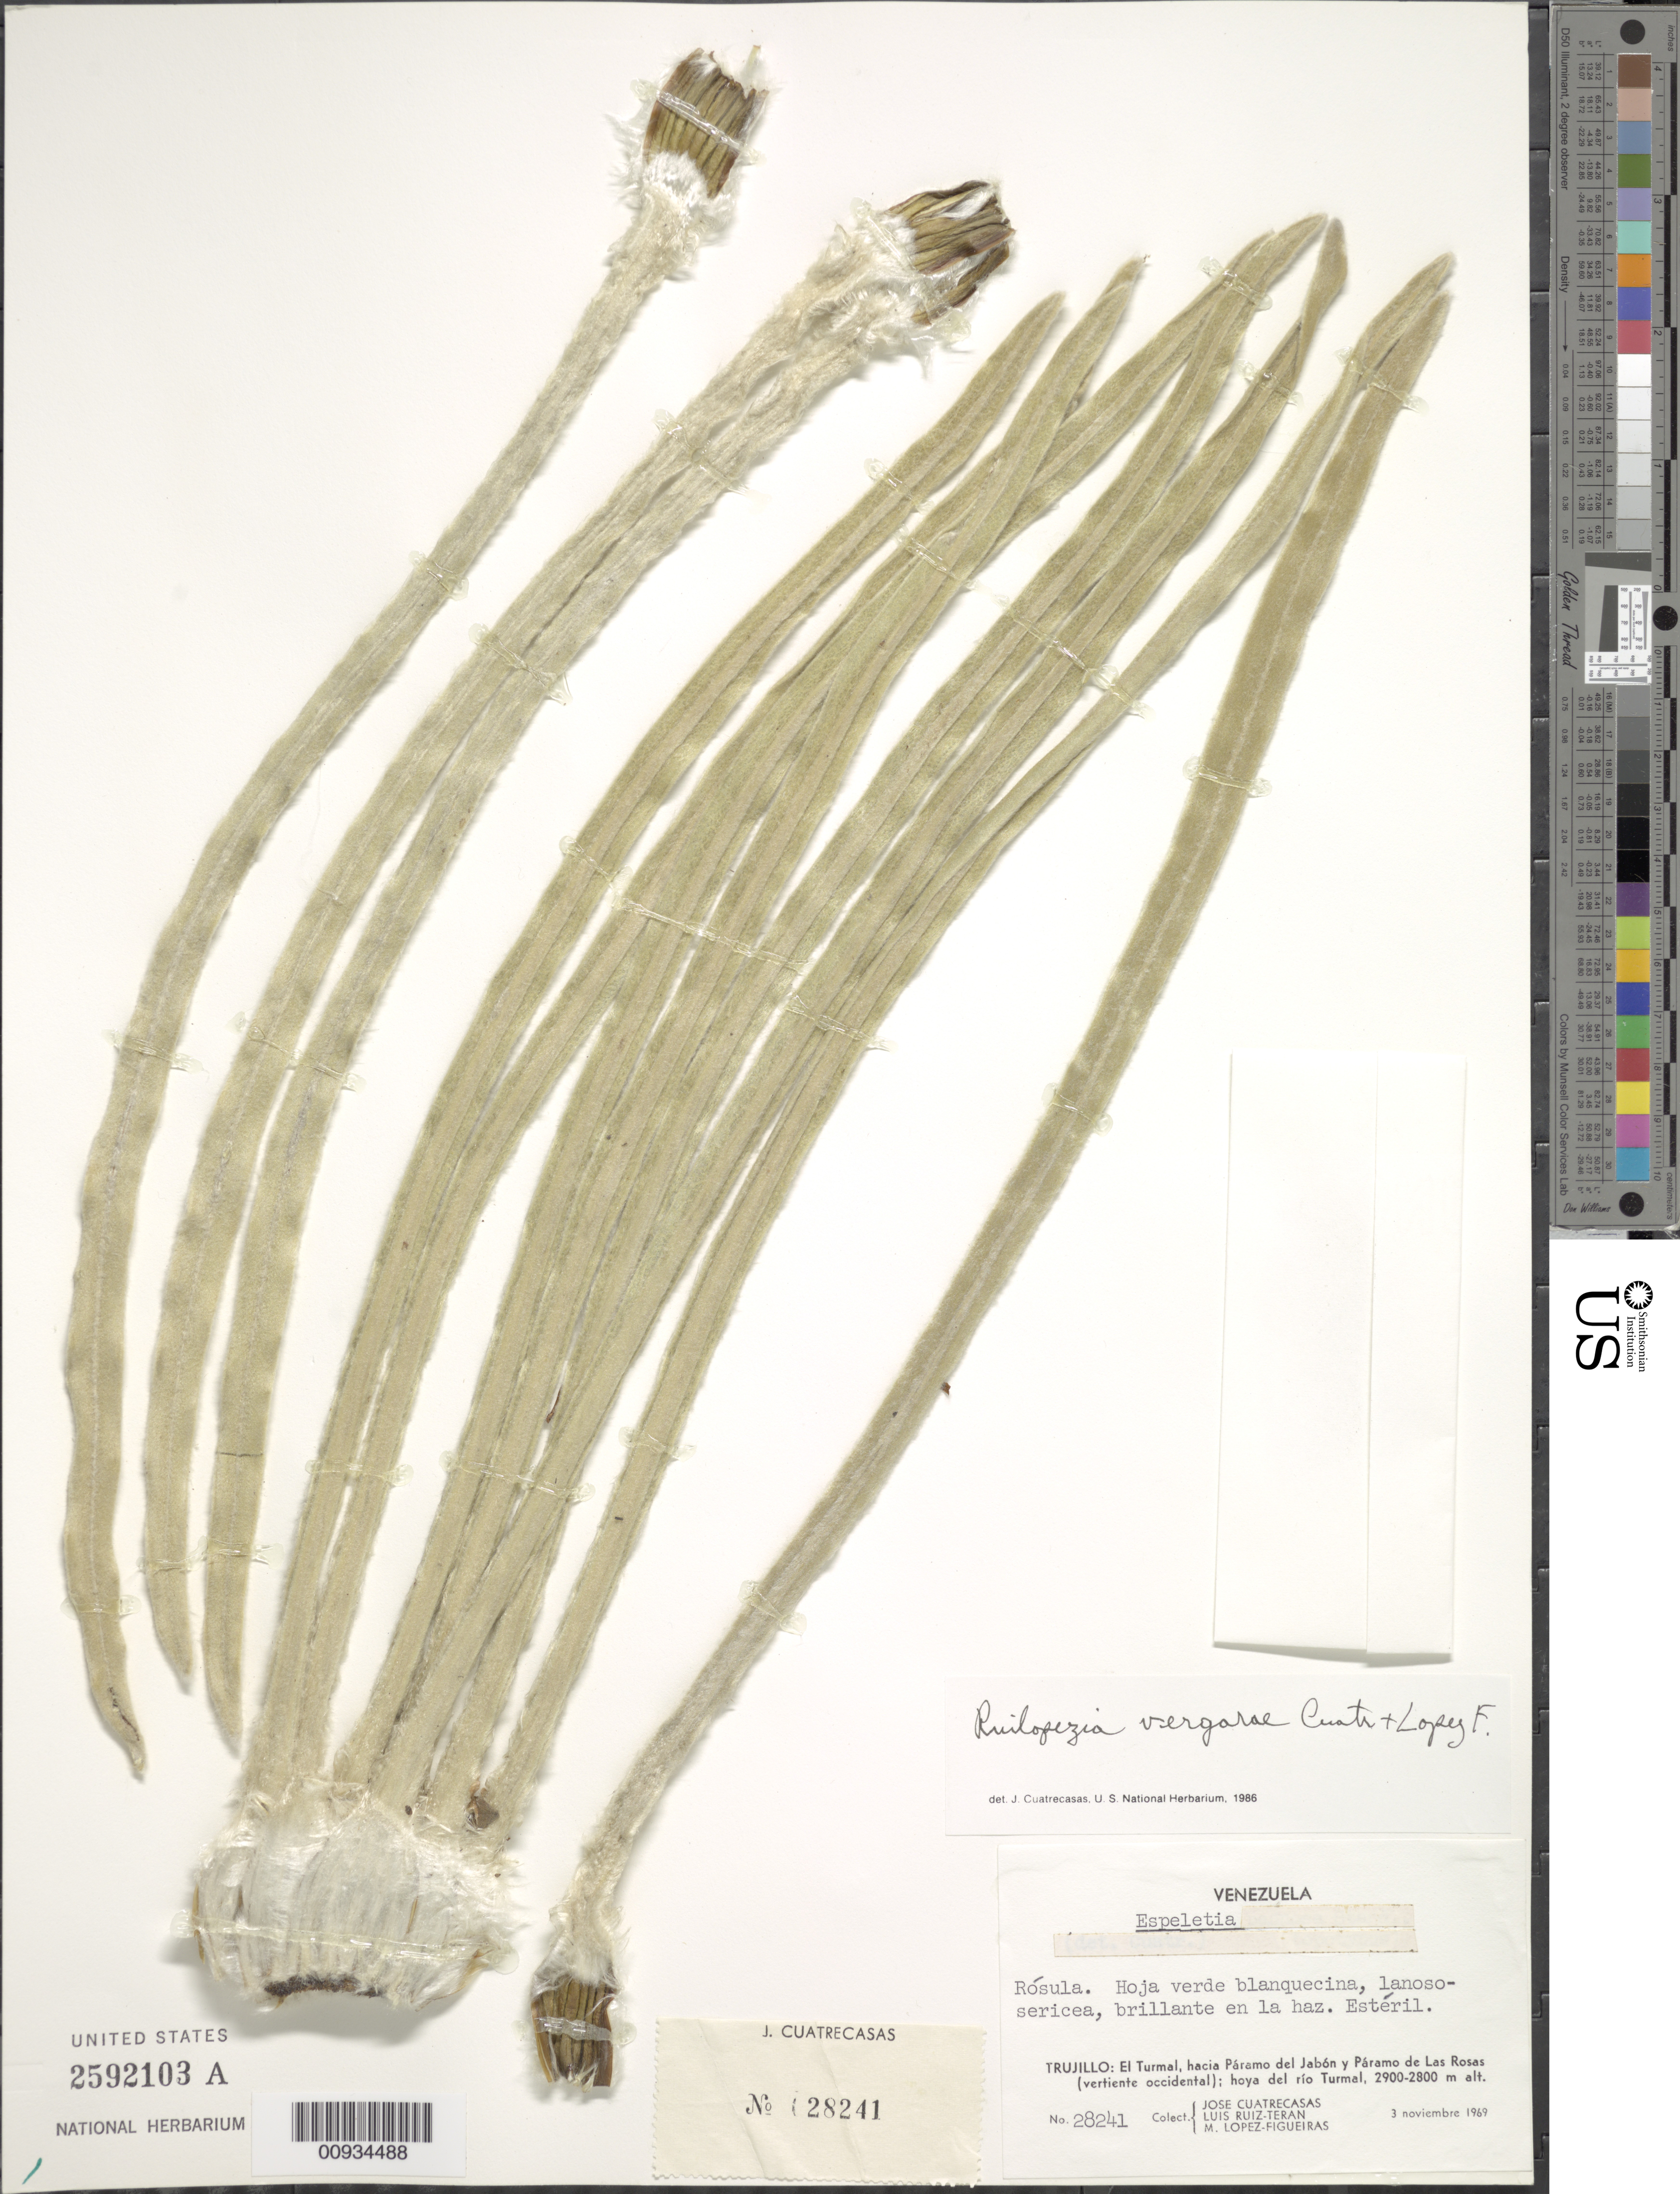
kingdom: Plantae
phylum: Tracheophyta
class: Magnoliopsida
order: Asterales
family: Asteraceae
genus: Ruilopezia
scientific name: Ruilopezia vergarae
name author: Cuatrec. & López Fig.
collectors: J. Cuatrecasas, L. Teran & M. López Figueiras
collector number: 28241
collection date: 1969-11-03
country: Venezuela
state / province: Trujillo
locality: El Turmal, hacia Paramo del Jabon y Paramo de Las Rosas (vertiente occidental), hoya del Rio Turmal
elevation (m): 2800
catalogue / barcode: US 2592103A